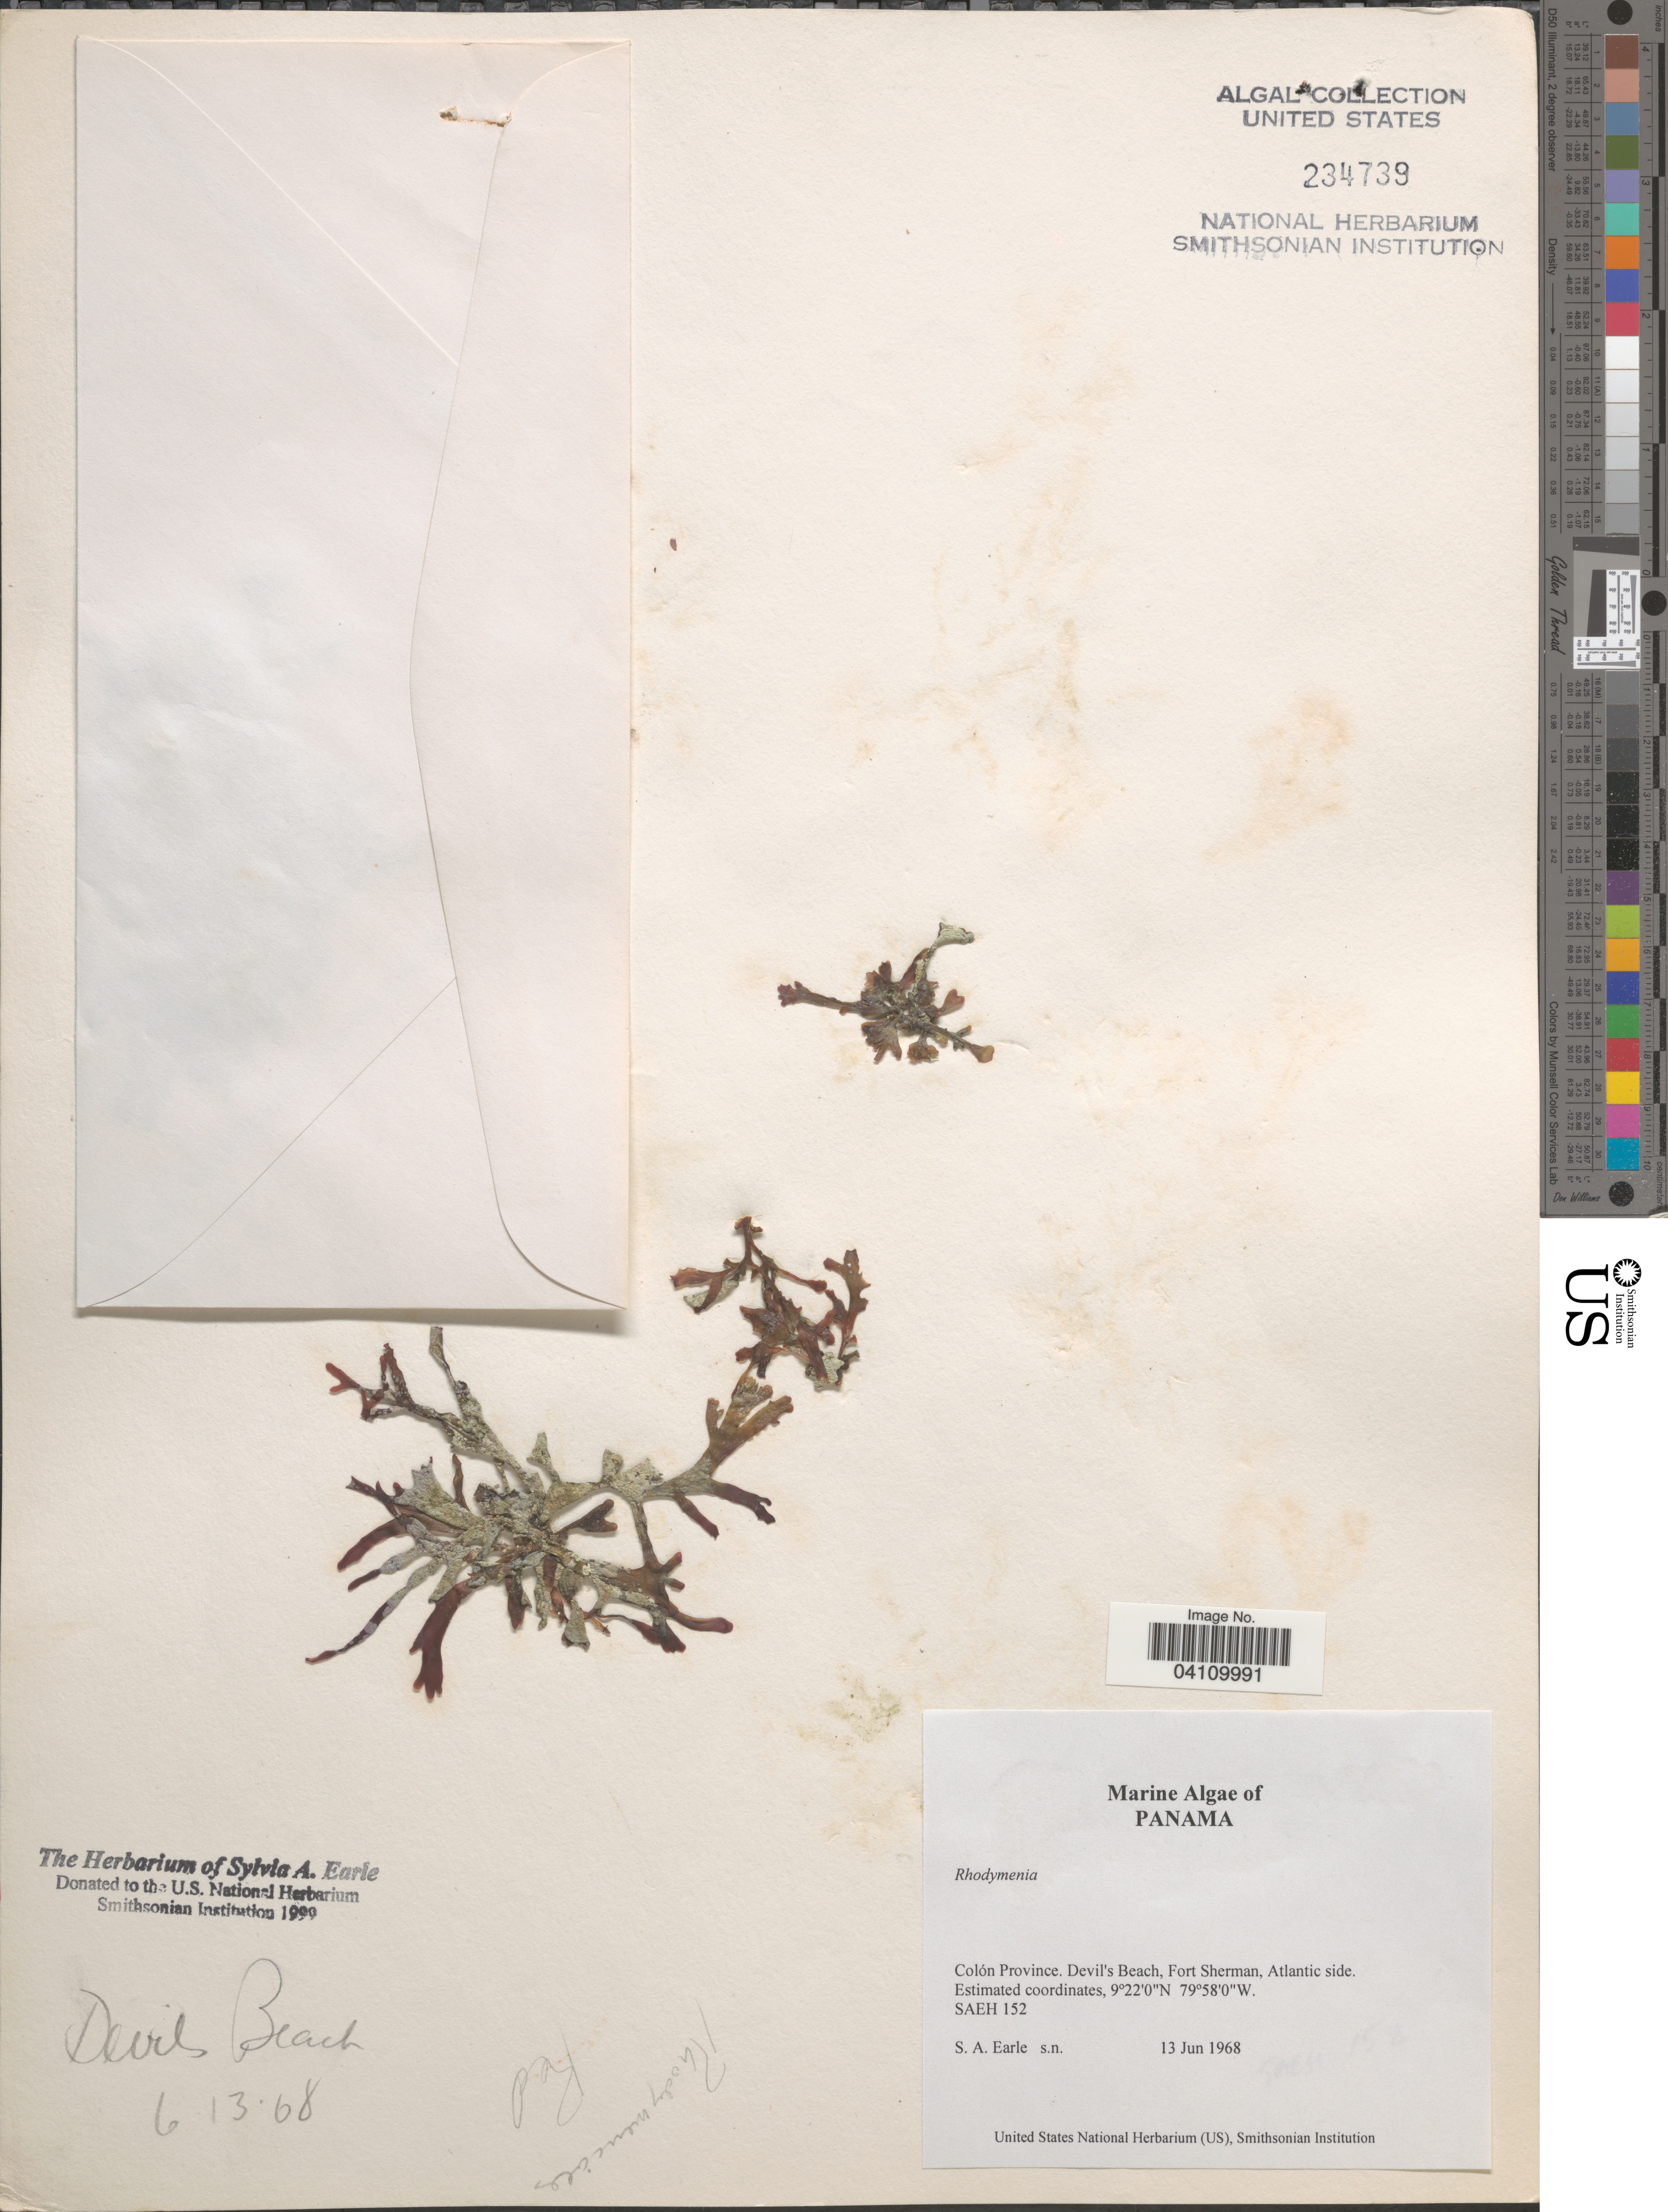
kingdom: Plantae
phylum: Rhodophyta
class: Florideophyceae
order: Rhodymeniales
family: Rhodymeniaceae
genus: Rhodymenia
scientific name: Rhodymenia sp.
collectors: S. A. Earle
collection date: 1968-06-13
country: Panama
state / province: Colón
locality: Devil's Beach, Fort Sherman, Atlantic side.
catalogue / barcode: US 234739